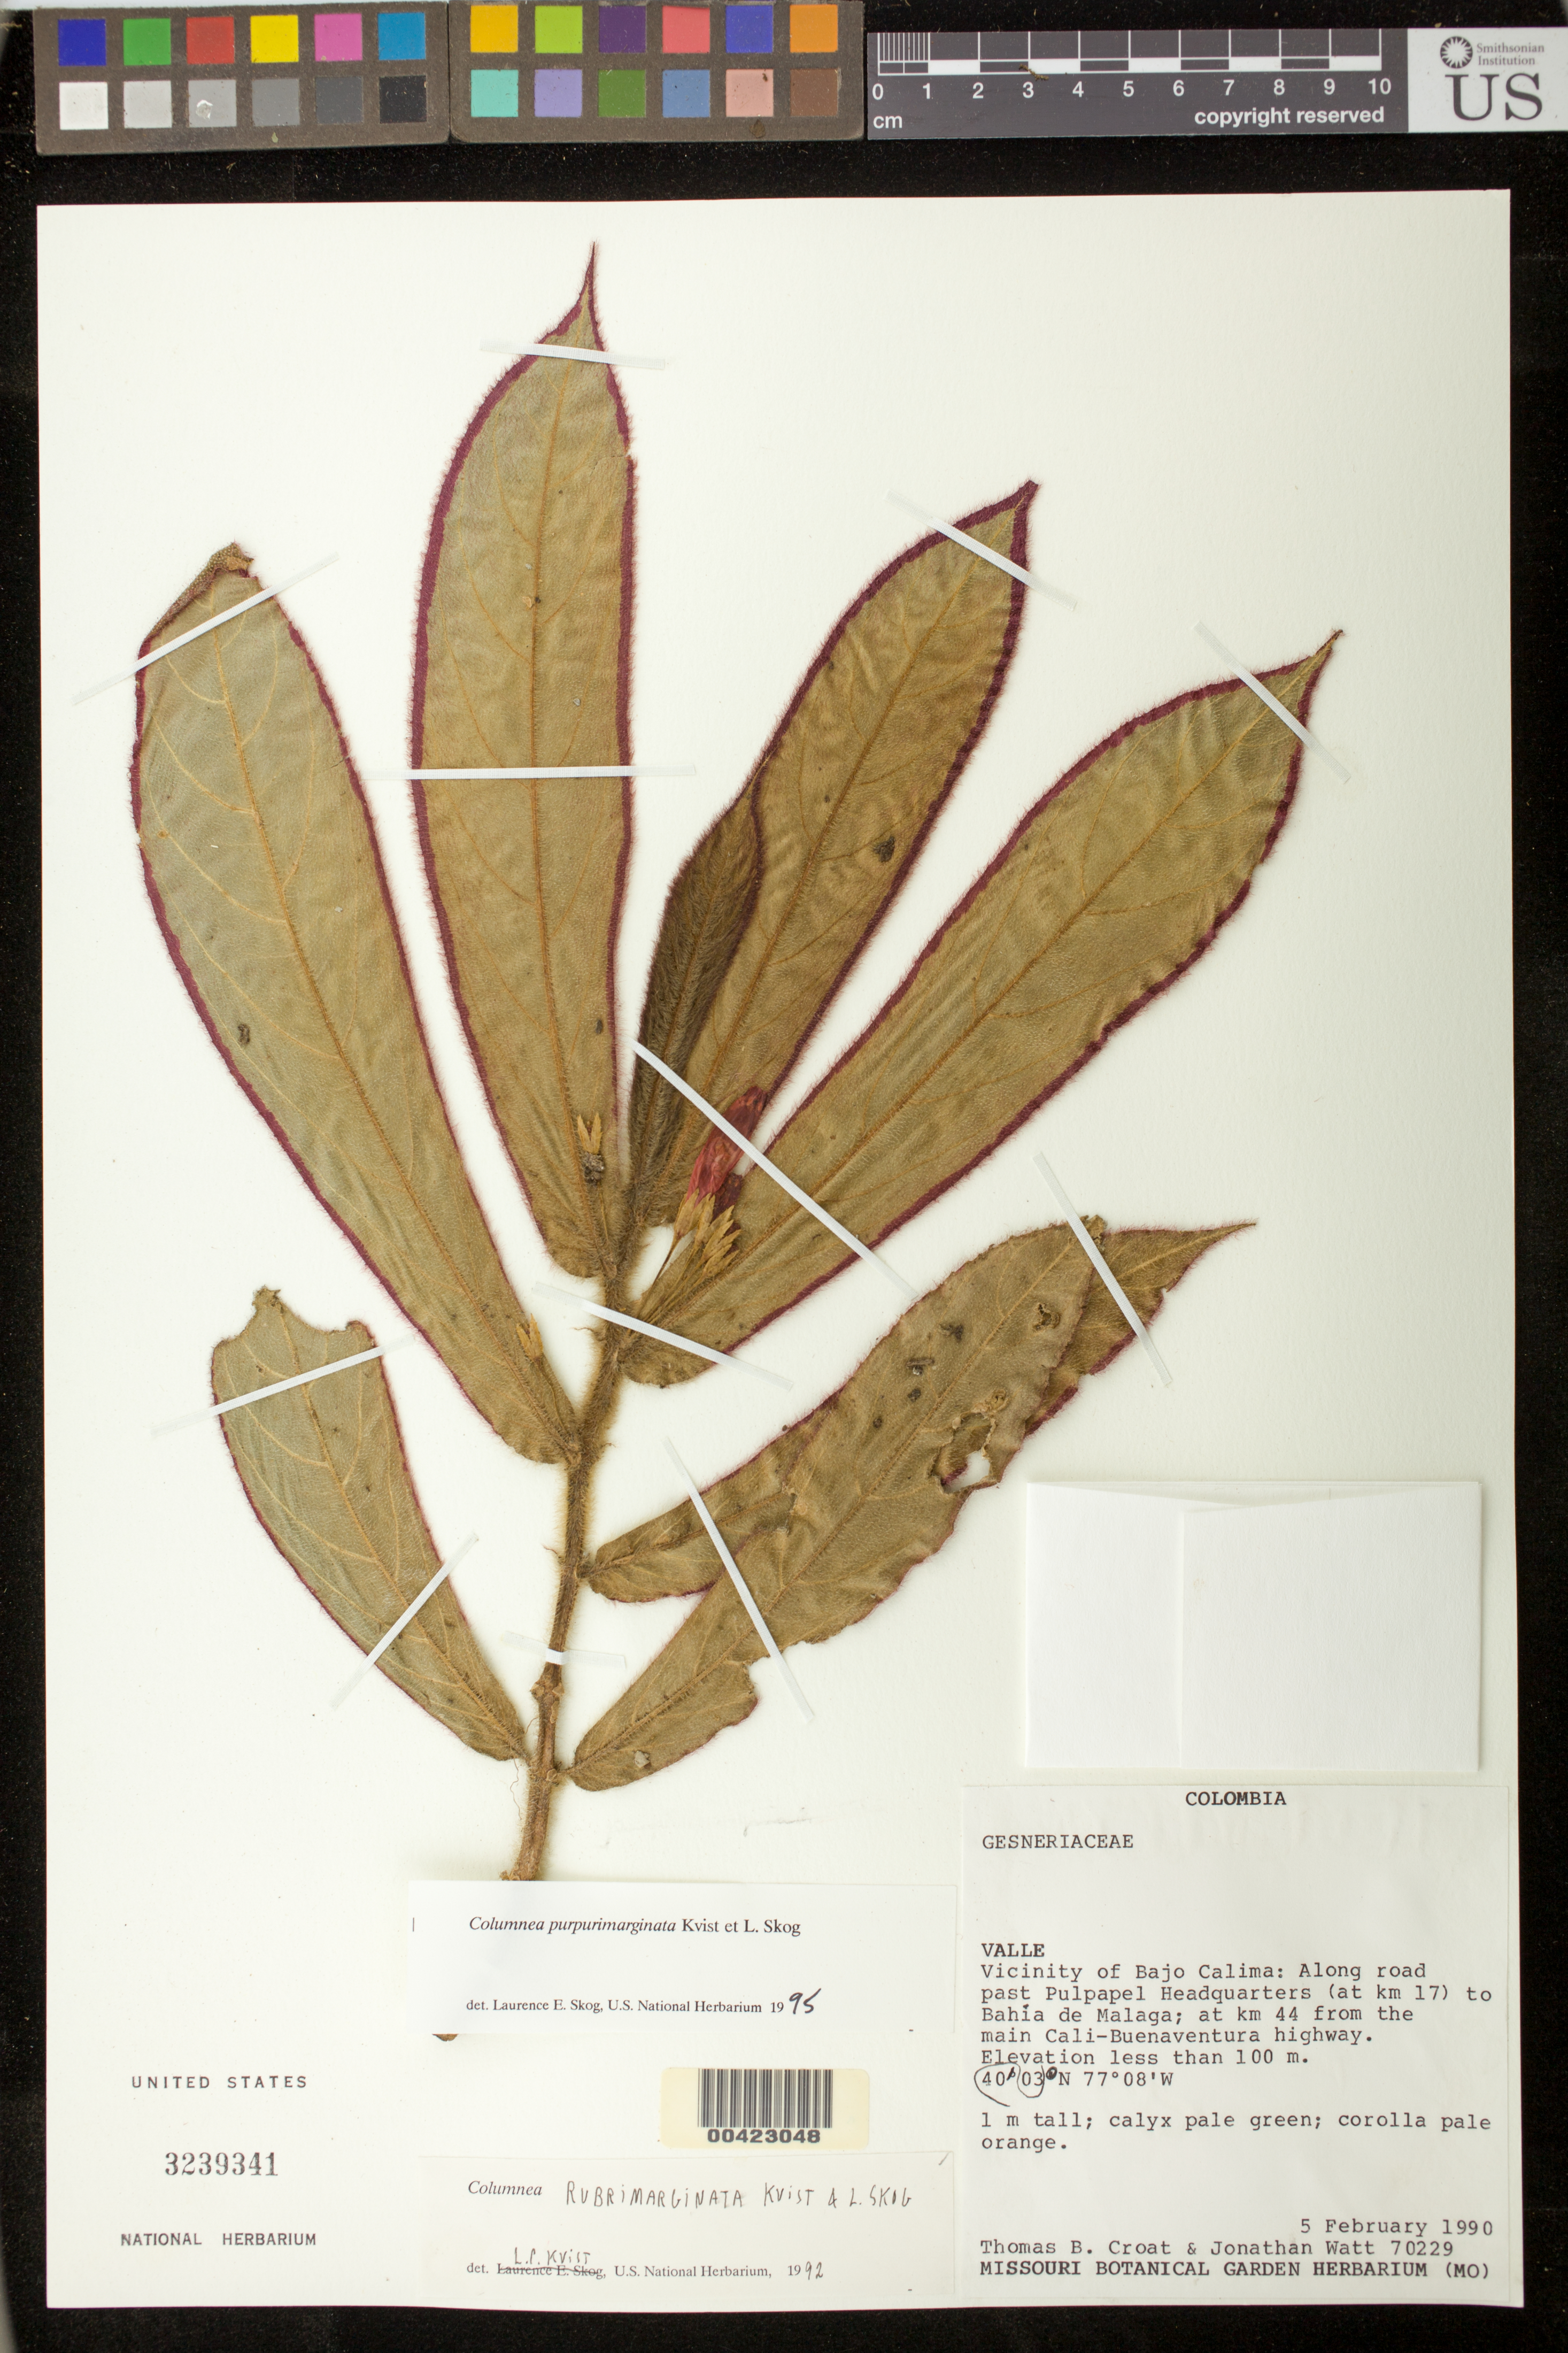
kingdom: Plantae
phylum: Tracheophyta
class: Magnoliopsida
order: Lamiales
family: Gesneriaceae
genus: Columnea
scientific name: Columnea purpurimarginata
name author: L.P. Kvist & L.E. Skog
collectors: T. B. Croat & J. Watt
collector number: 70229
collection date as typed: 05 Feb 1990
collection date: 1990-02-05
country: Colombia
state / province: Valle del Cauca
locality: Bajo Calima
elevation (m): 100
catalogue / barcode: US 3239341